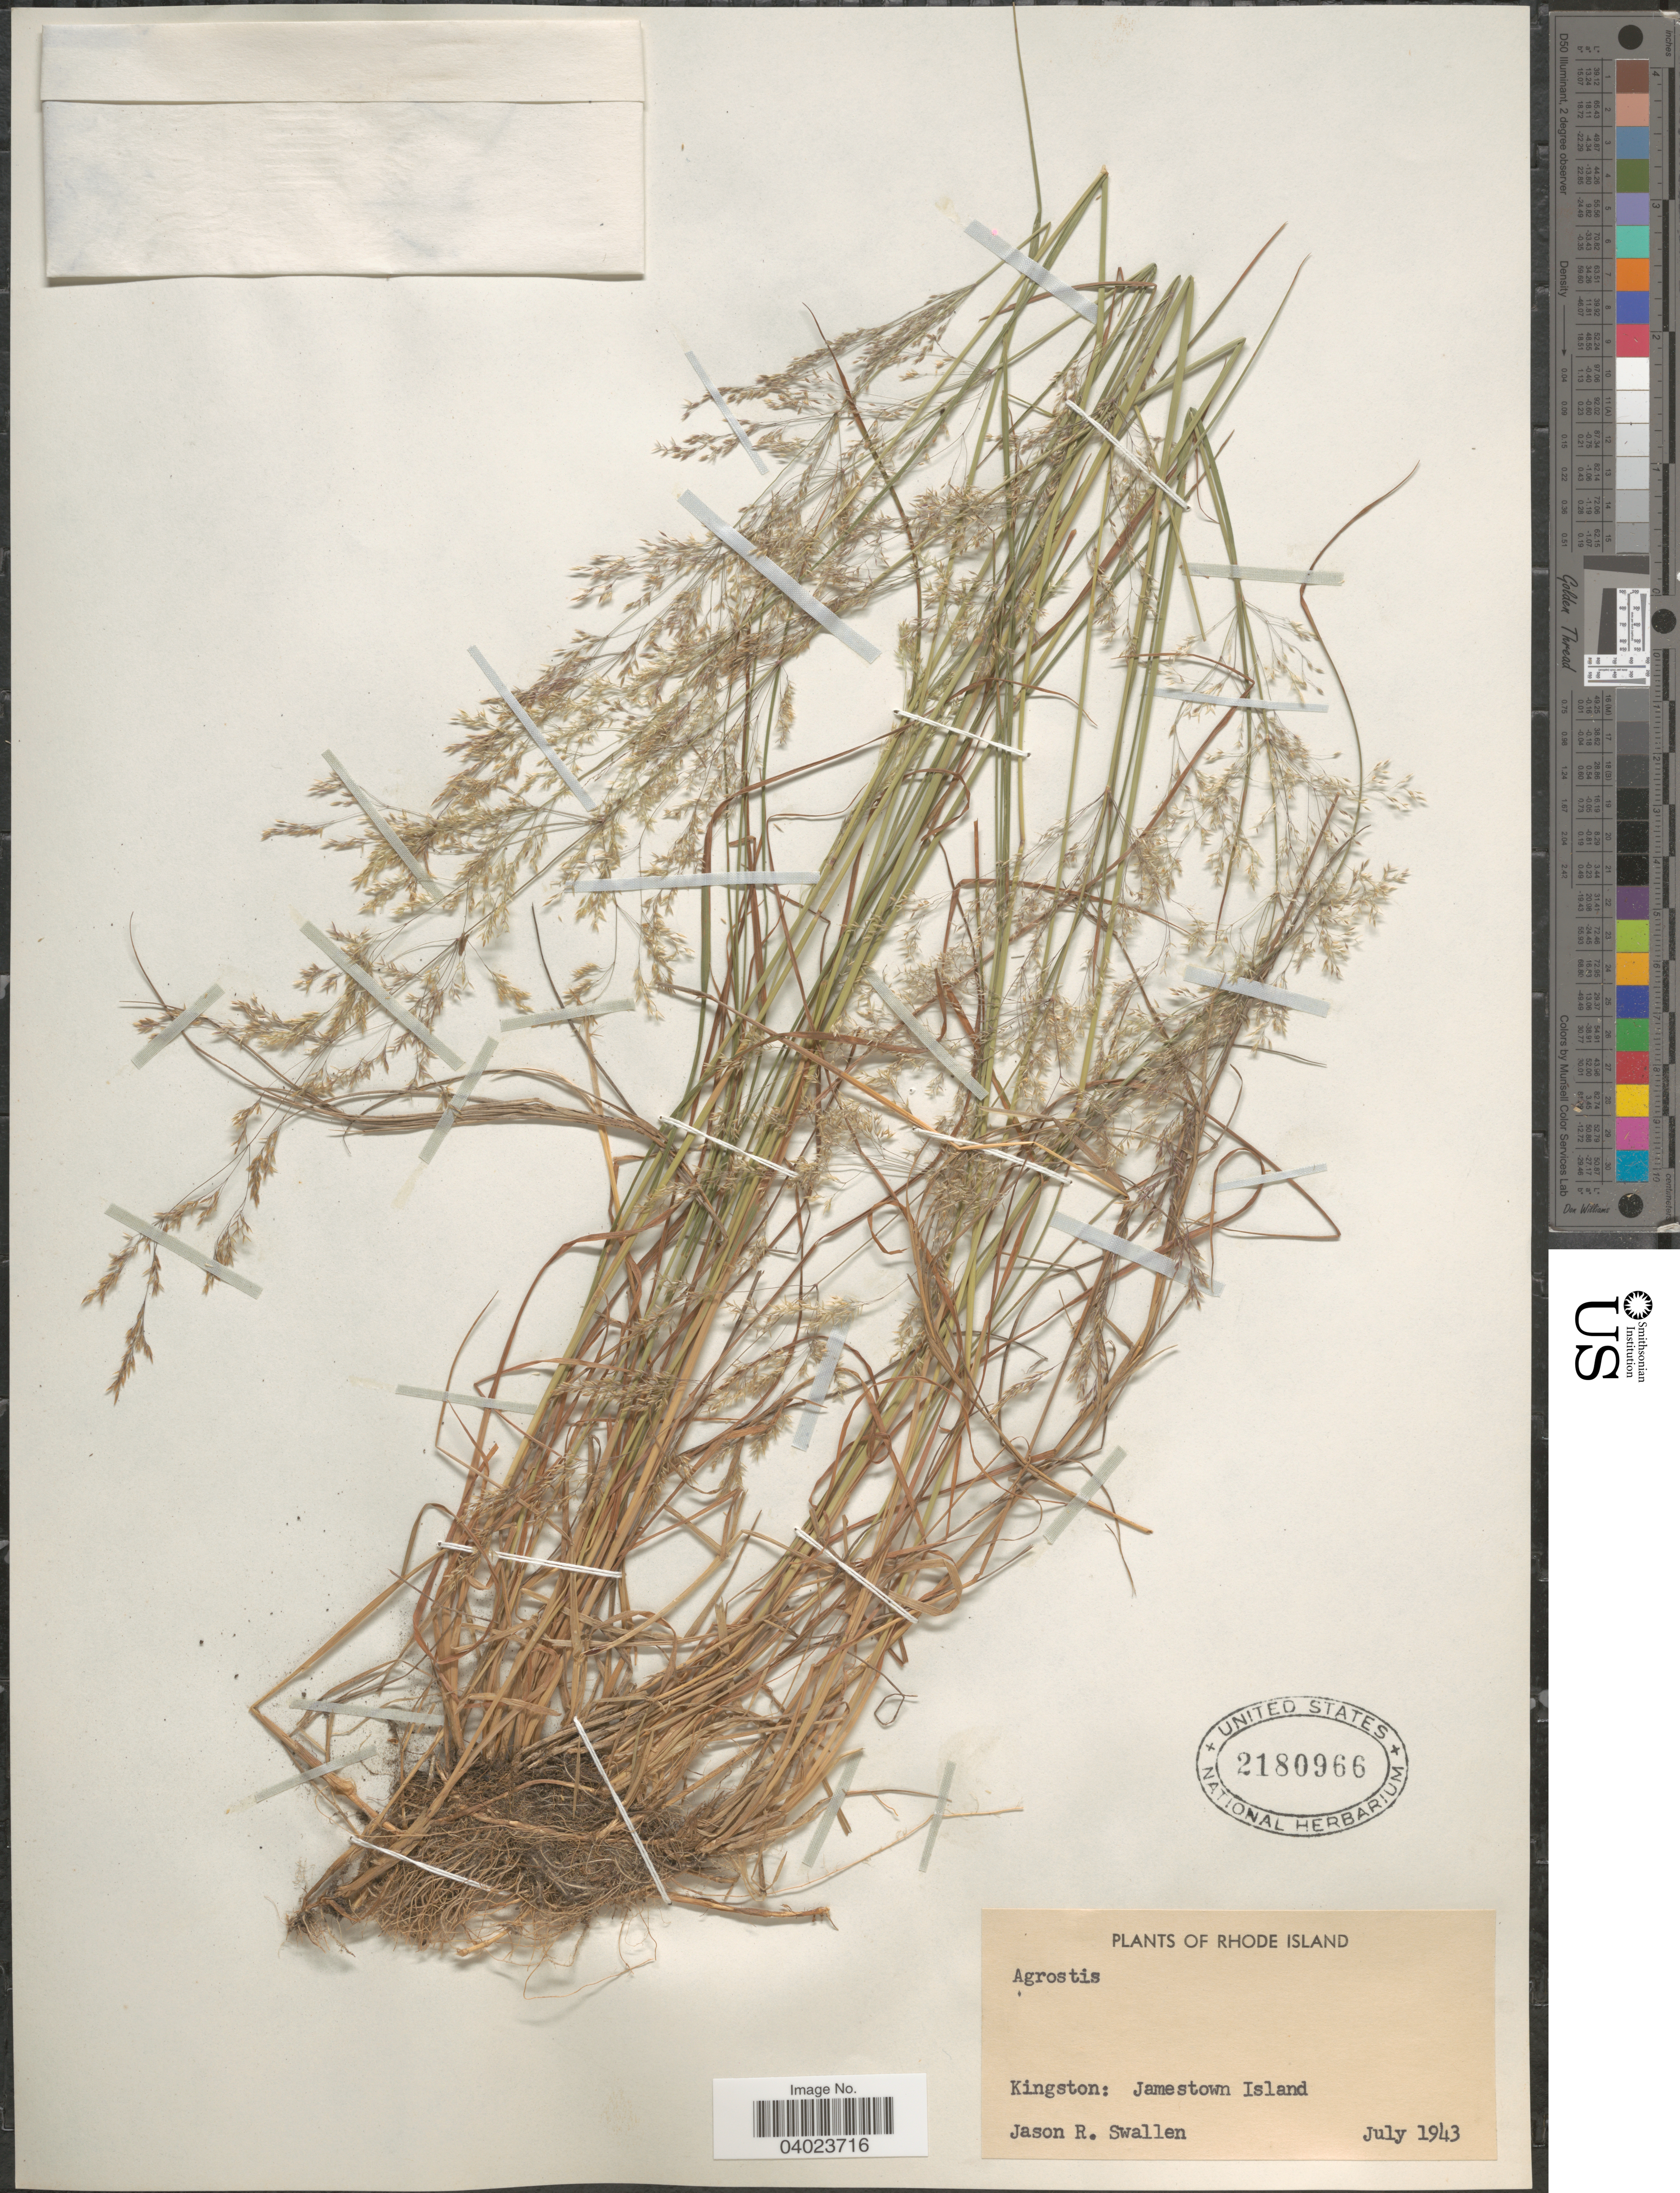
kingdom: Plantae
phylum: Tracheophyta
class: Liliopsida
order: Poales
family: Poaceae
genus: Agrostis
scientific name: Agrostis sp.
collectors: J. R. Swallen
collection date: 1943-07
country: United States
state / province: Rhode Island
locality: Kingston: Jamestown Island.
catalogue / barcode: US 2180966